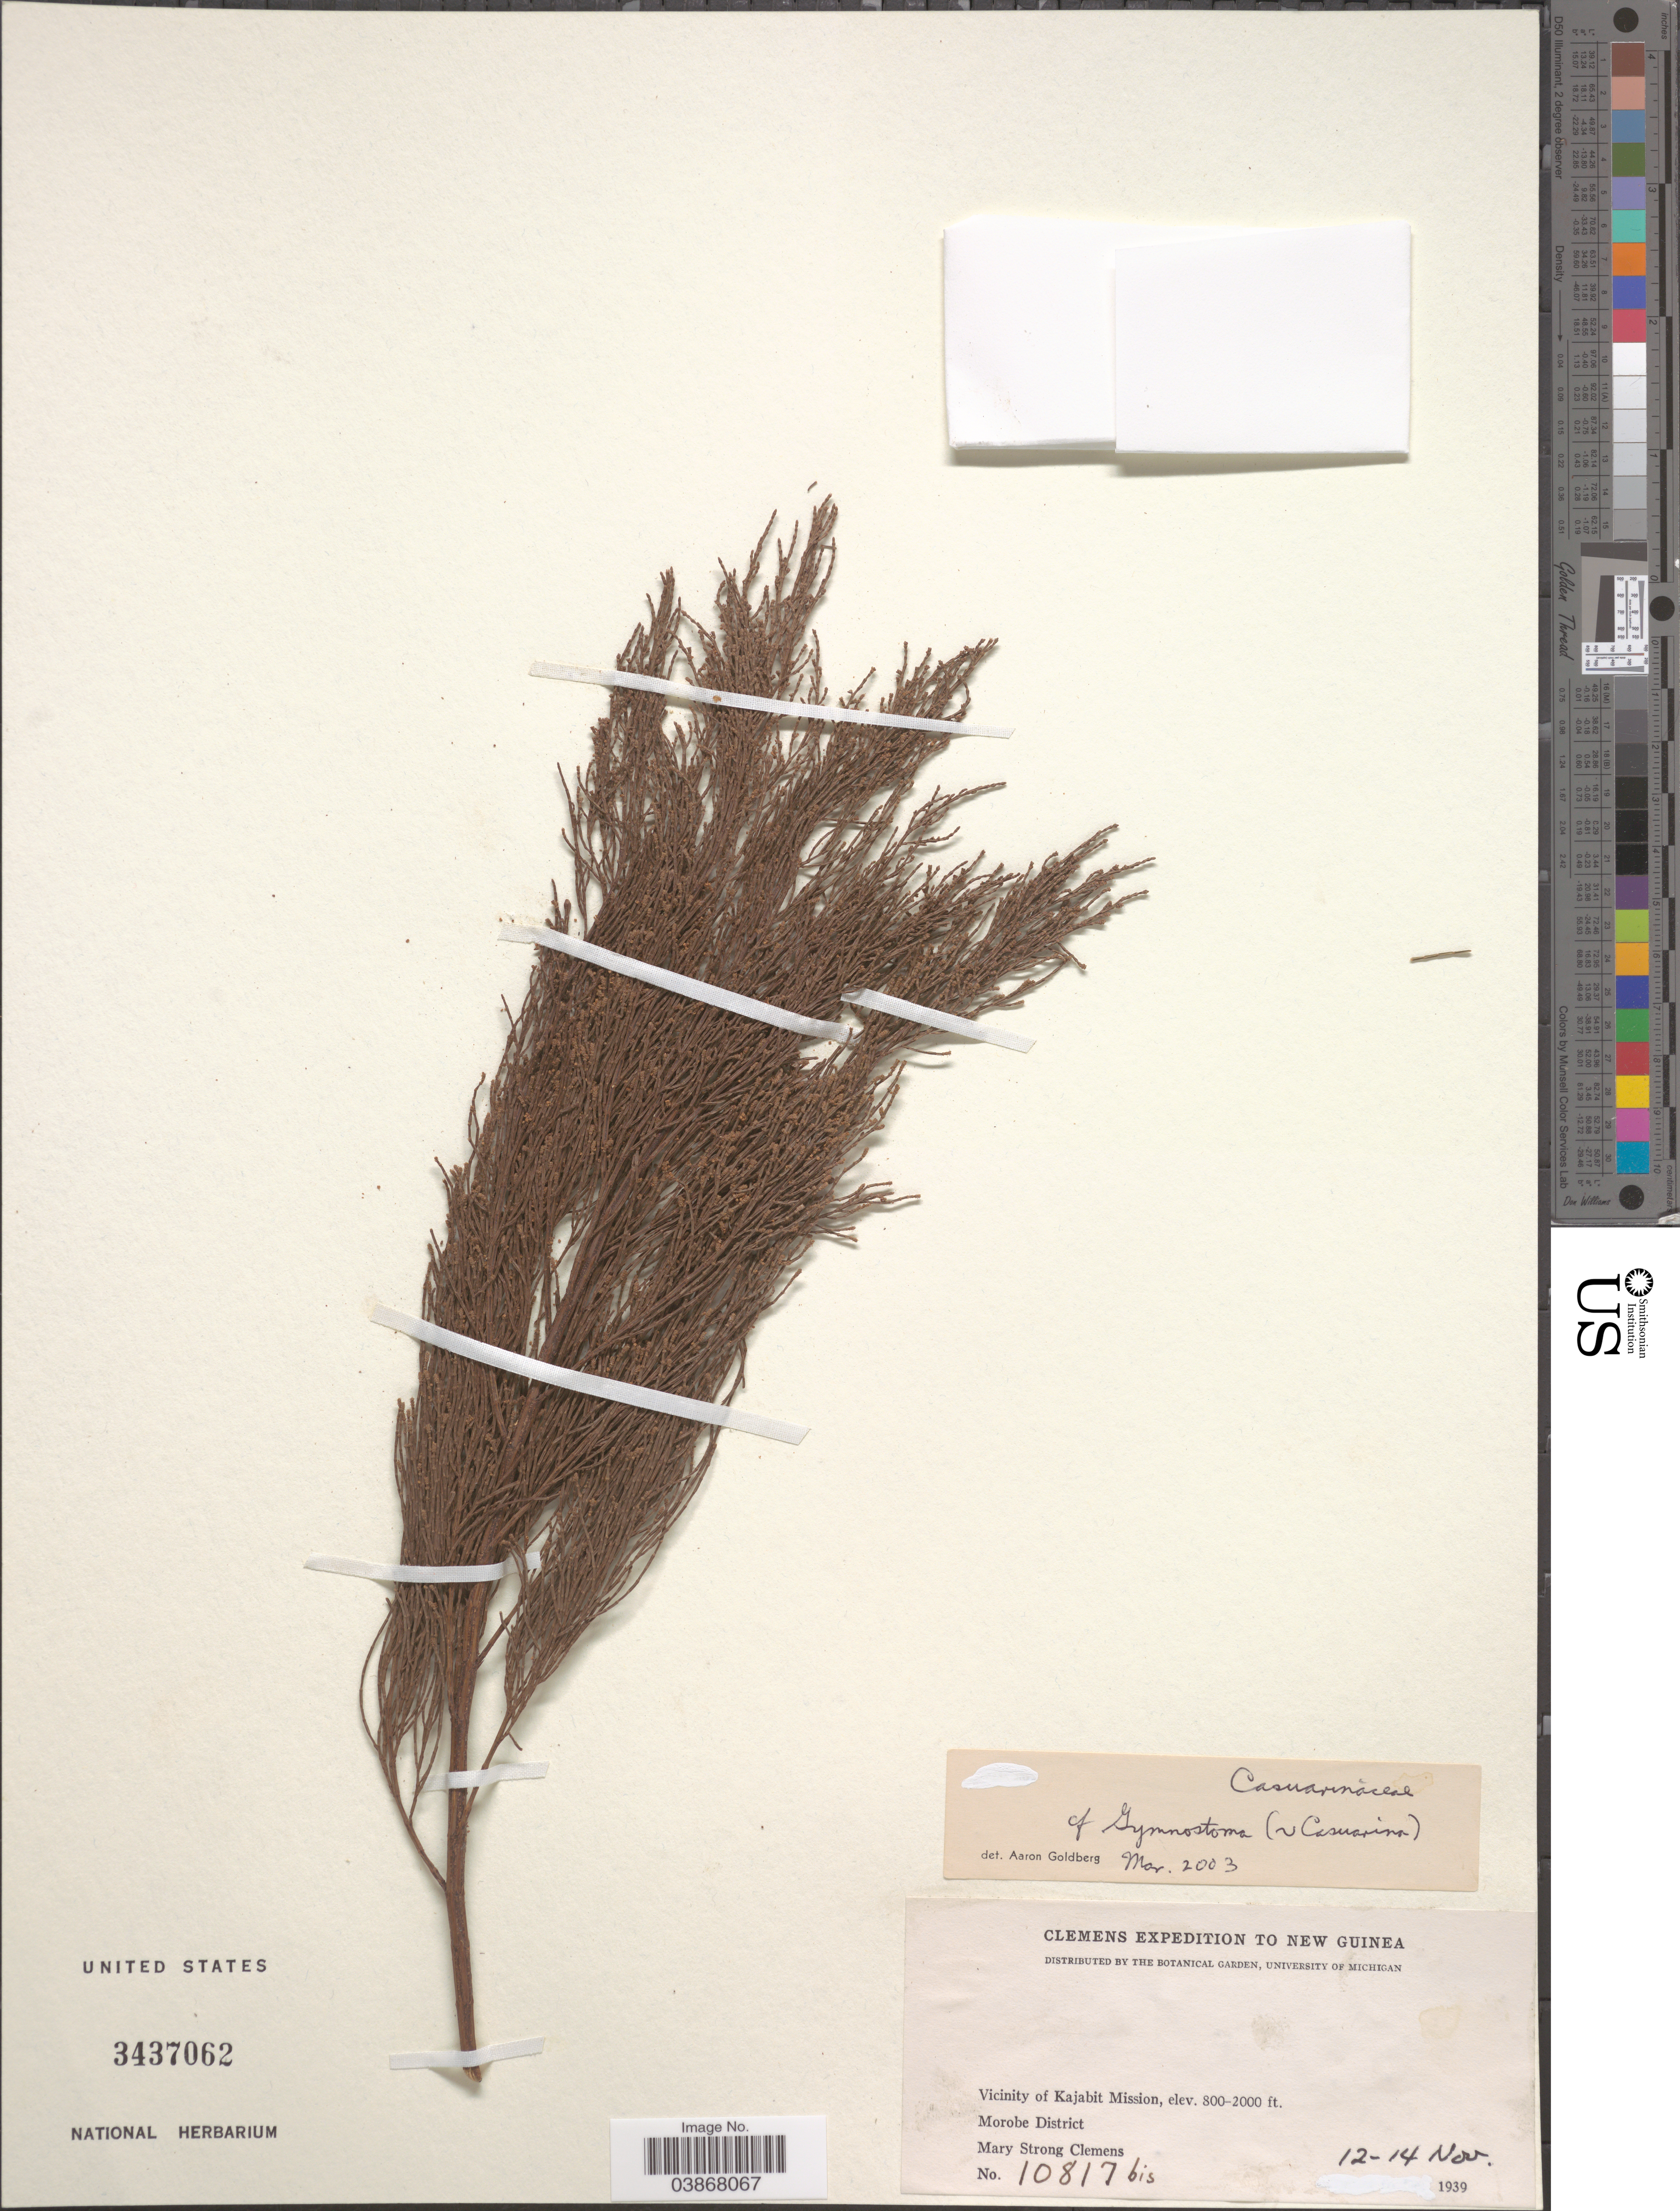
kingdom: Plantae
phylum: Tracheophyta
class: Magnoliopsida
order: Fagales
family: Casuarinaceae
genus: Gymnostoma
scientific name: Gymnostoma sp.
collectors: M. S. Clemens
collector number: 10817bis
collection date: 1939-11-12/1939-11-14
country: Papua New Guinea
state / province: Morobe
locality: New Guinea. Vicinity of Kajabit Mission. Morobe District.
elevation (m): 244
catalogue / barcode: US 3437062